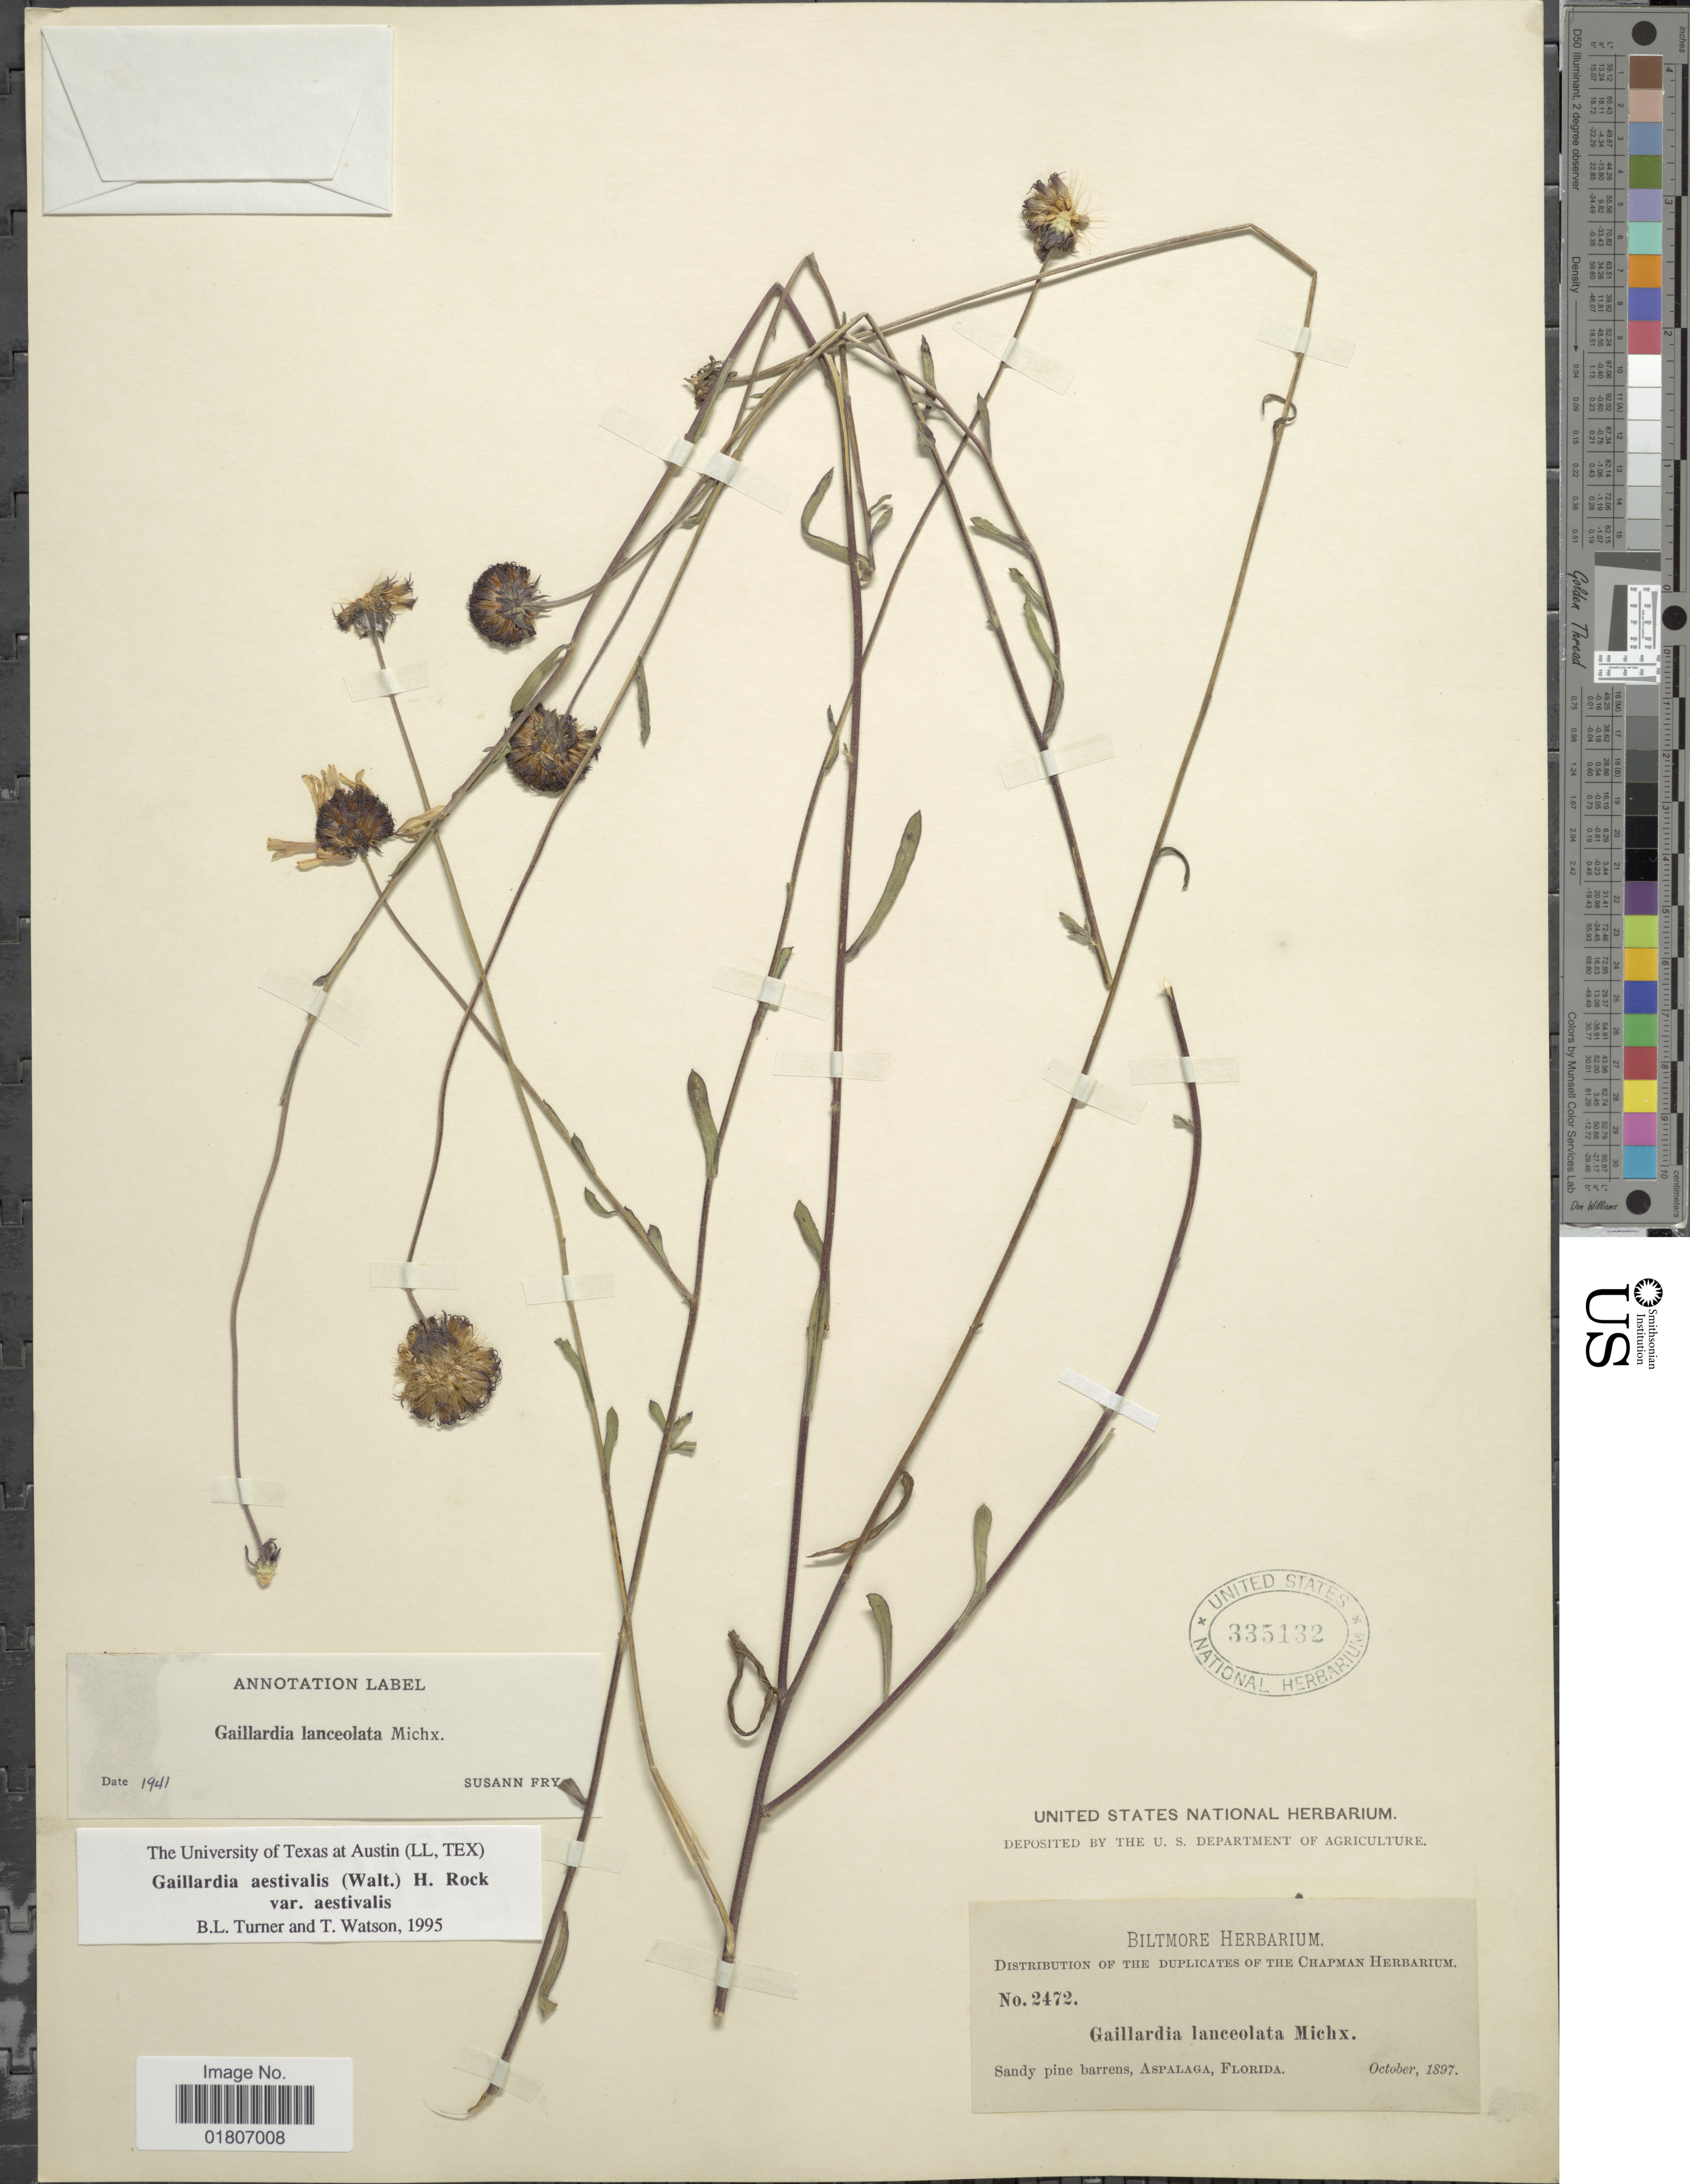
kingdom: Plantae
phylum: Tracheophyta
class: Magnoliopsida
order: Asterales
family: Asteraceae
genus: Gaillardia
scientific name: Gaillardia aestivalis var. aestivalis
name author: (Walter) H. Rock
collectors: ex herb. Biltmore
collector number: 2472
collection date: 1897-10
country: United States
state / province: Florida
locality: Aspalaga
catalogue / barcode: US 335132